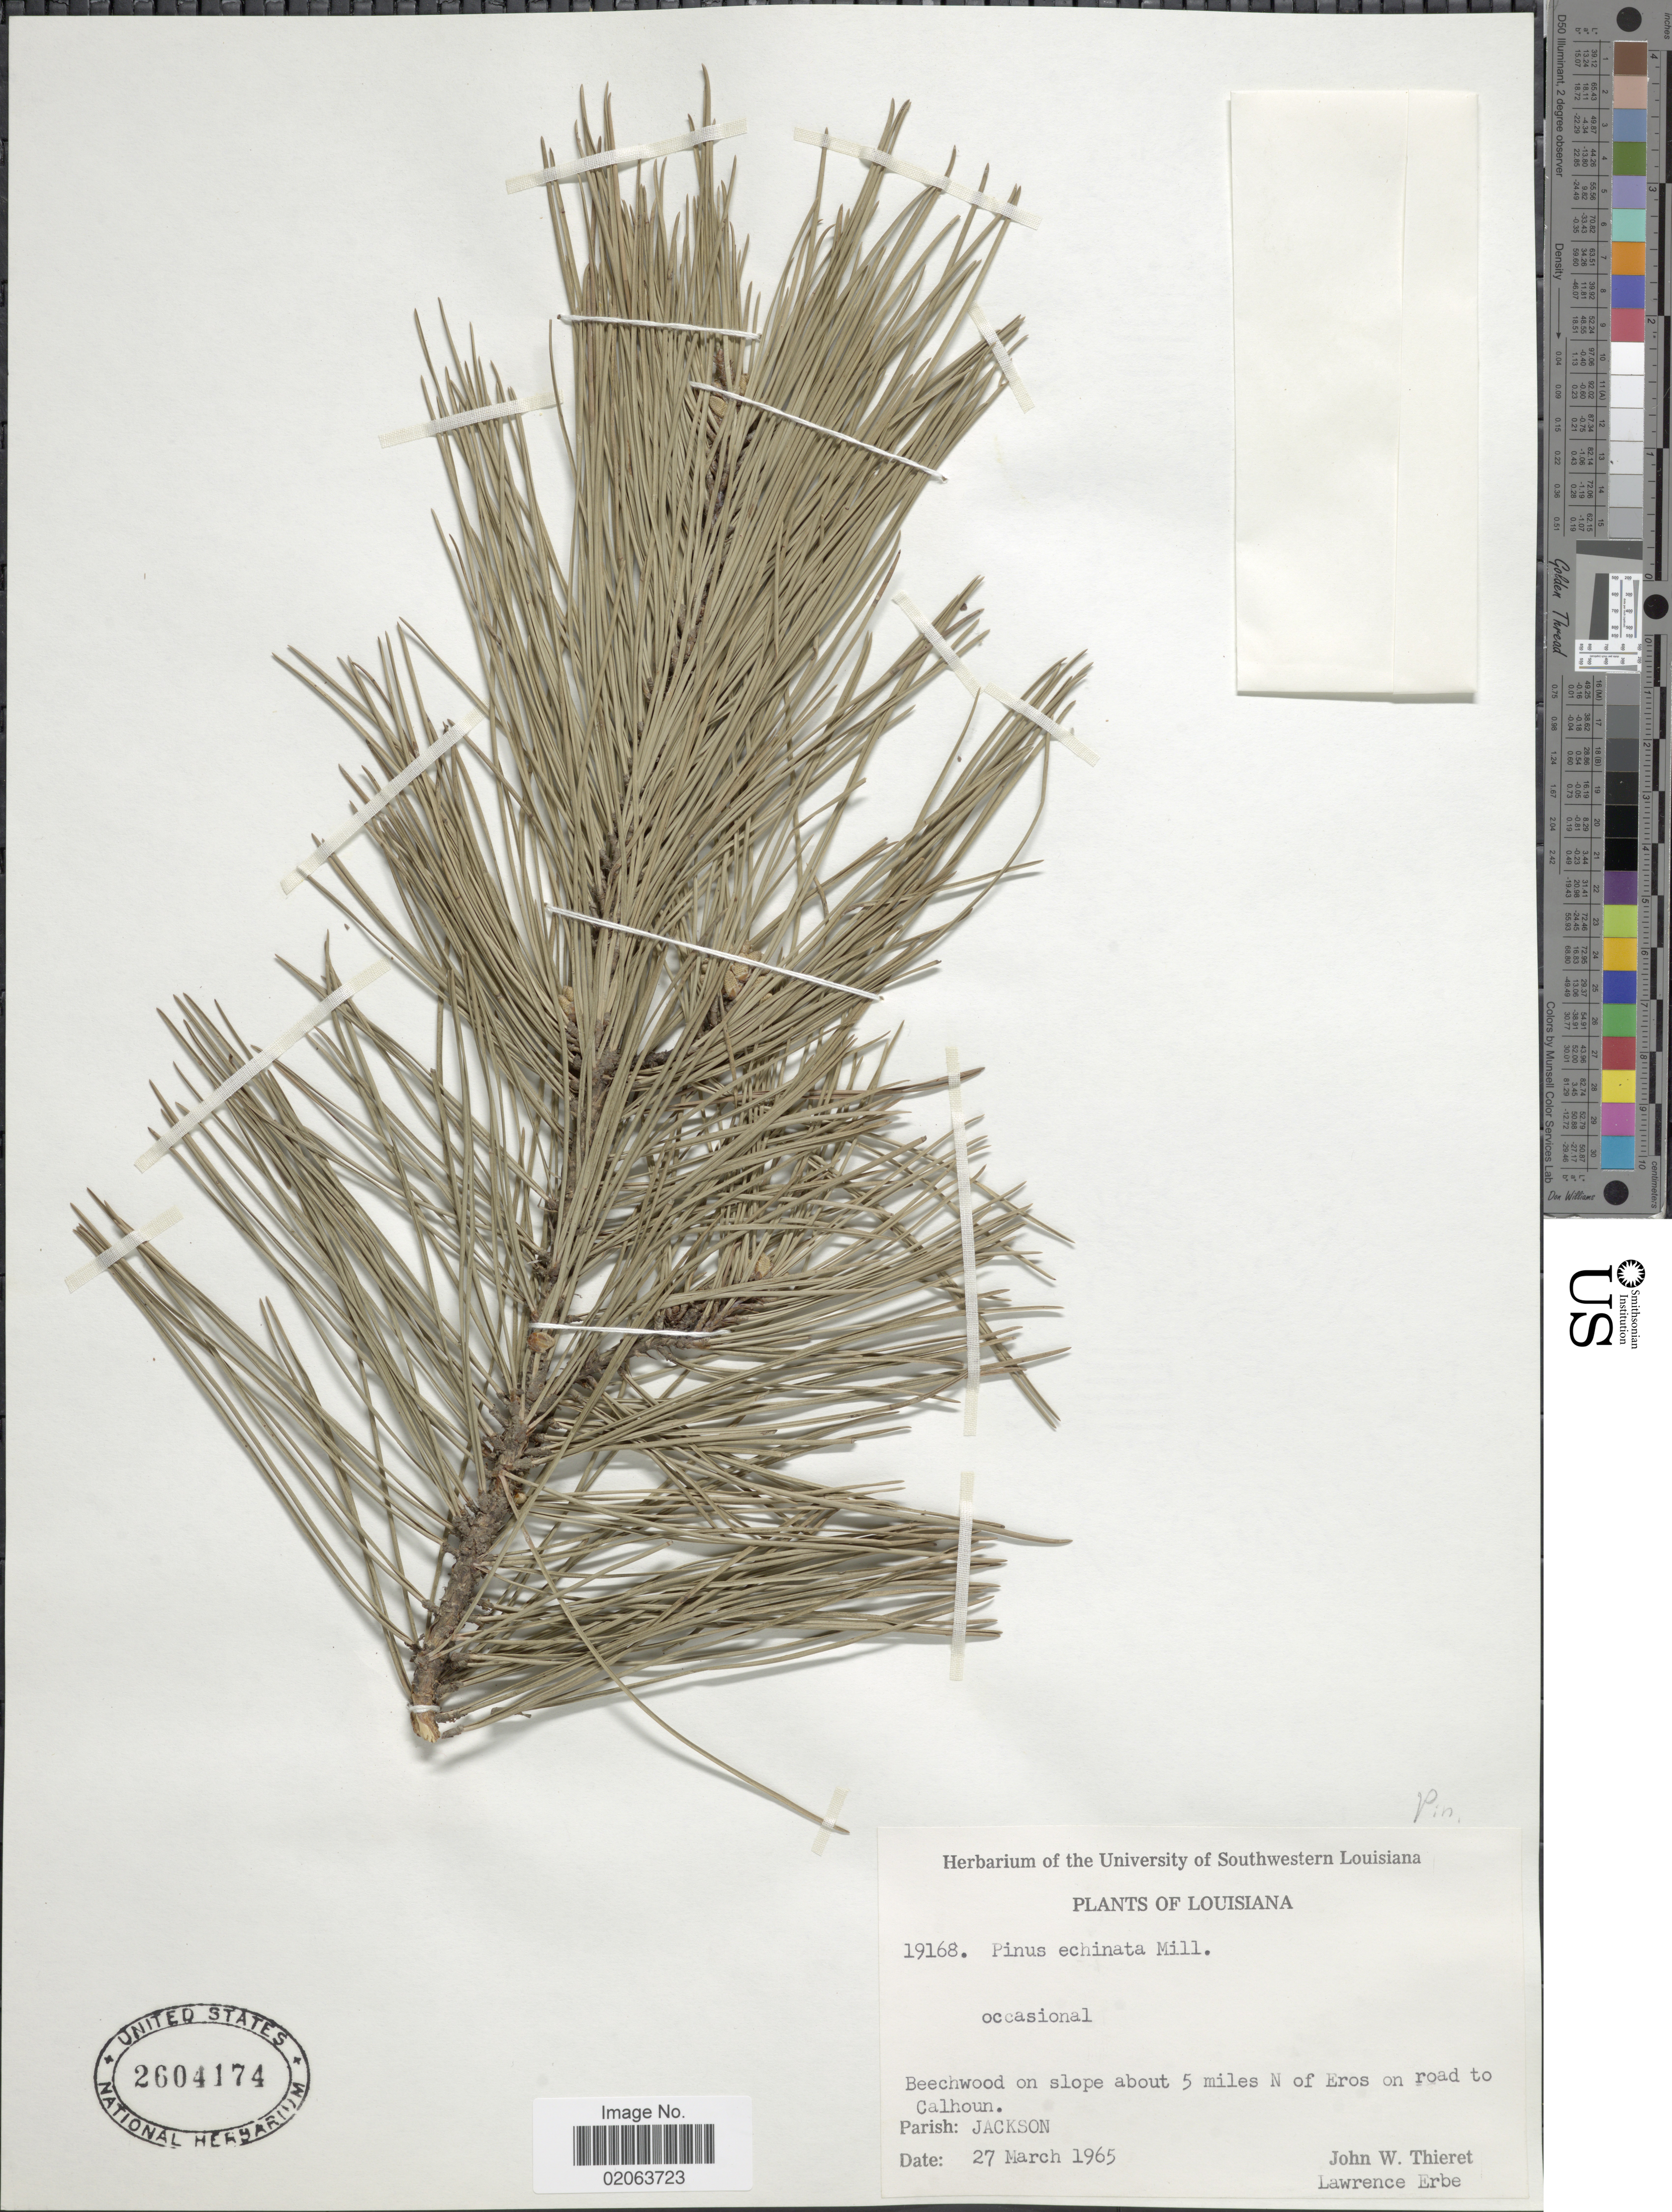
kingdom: Plantae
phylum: Tracheophyta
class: Pinopsida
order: Pinales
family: Pinaceae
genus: Pinus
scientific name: Pinus echinata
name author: Mill.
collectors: J. W. Thieret & L. Erbe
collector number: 19168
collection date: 1965-03-27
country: United States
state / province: Louisiana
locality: Beechwood on slope about 5 miles N of Eros on road to Calhoun. Parish: Jackson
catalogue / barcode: US 2604174